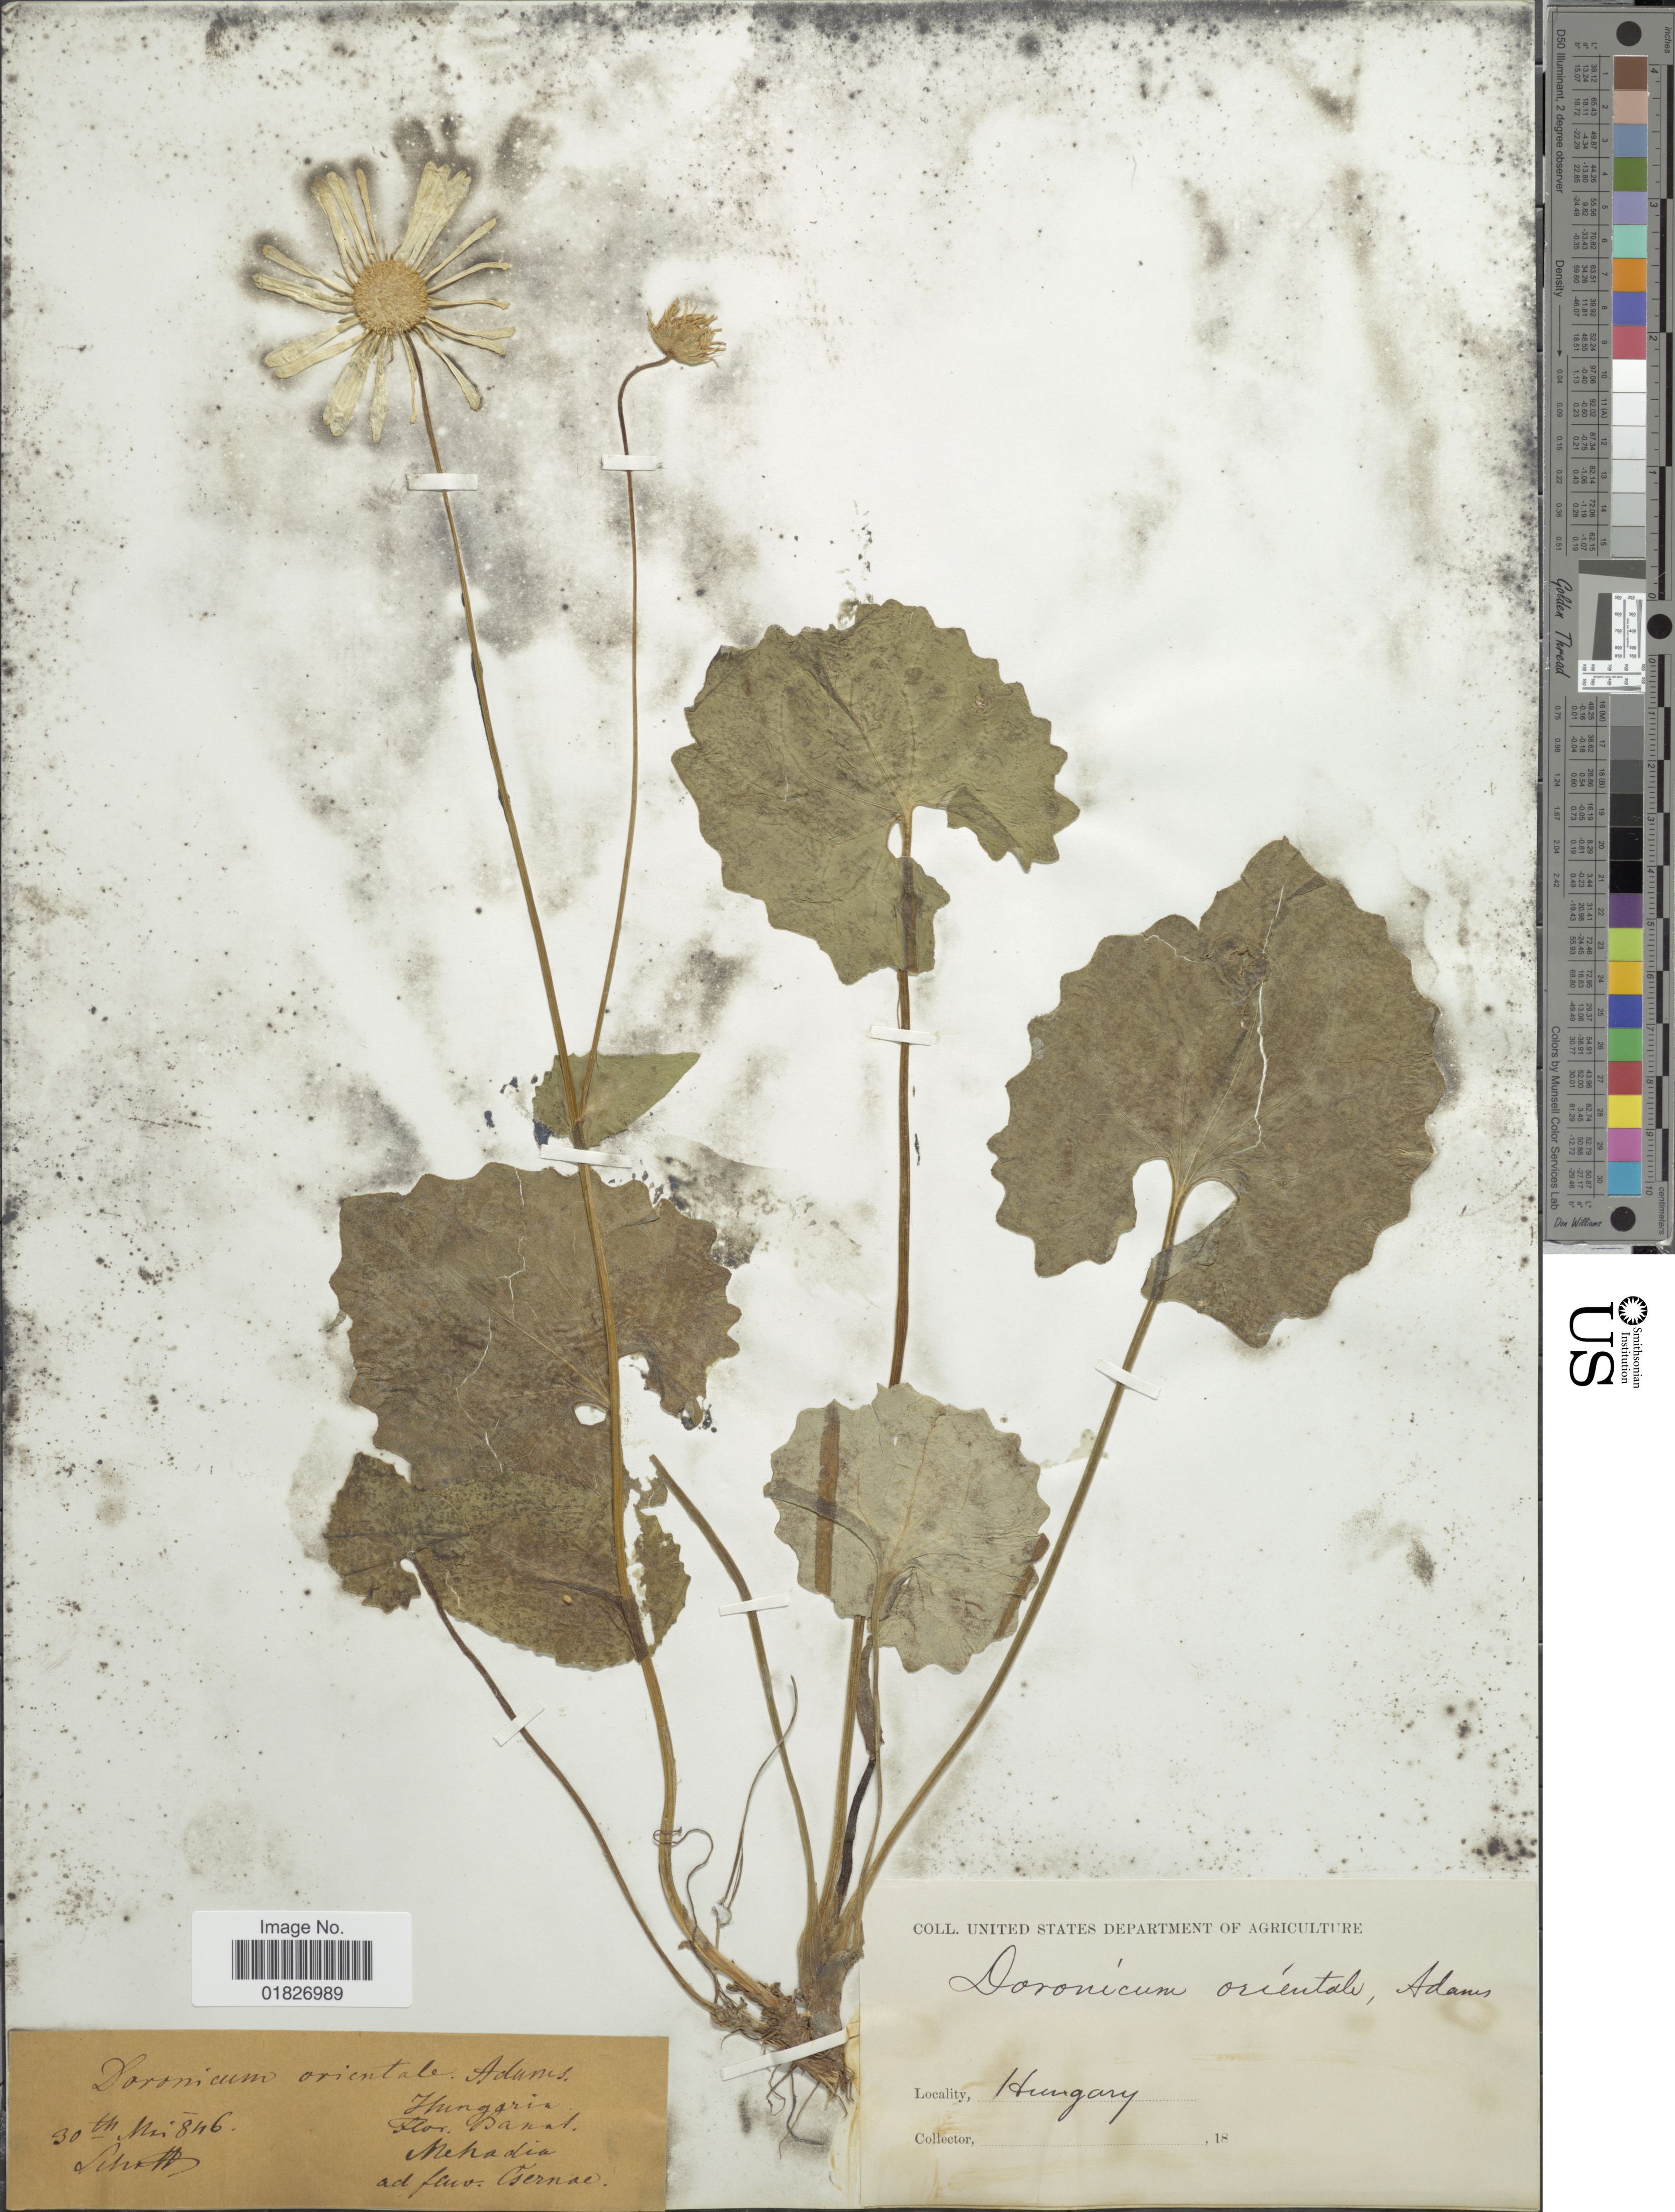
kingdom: Plantae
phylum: Tracheophyta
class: Magnoliopsida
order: Asterales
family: Asteraceae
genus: Doronicum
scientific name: Doronicum orientale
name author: Adams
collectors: Schott, --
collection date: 1846-05-30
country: Romania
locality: Flor. Banat, Mehadia